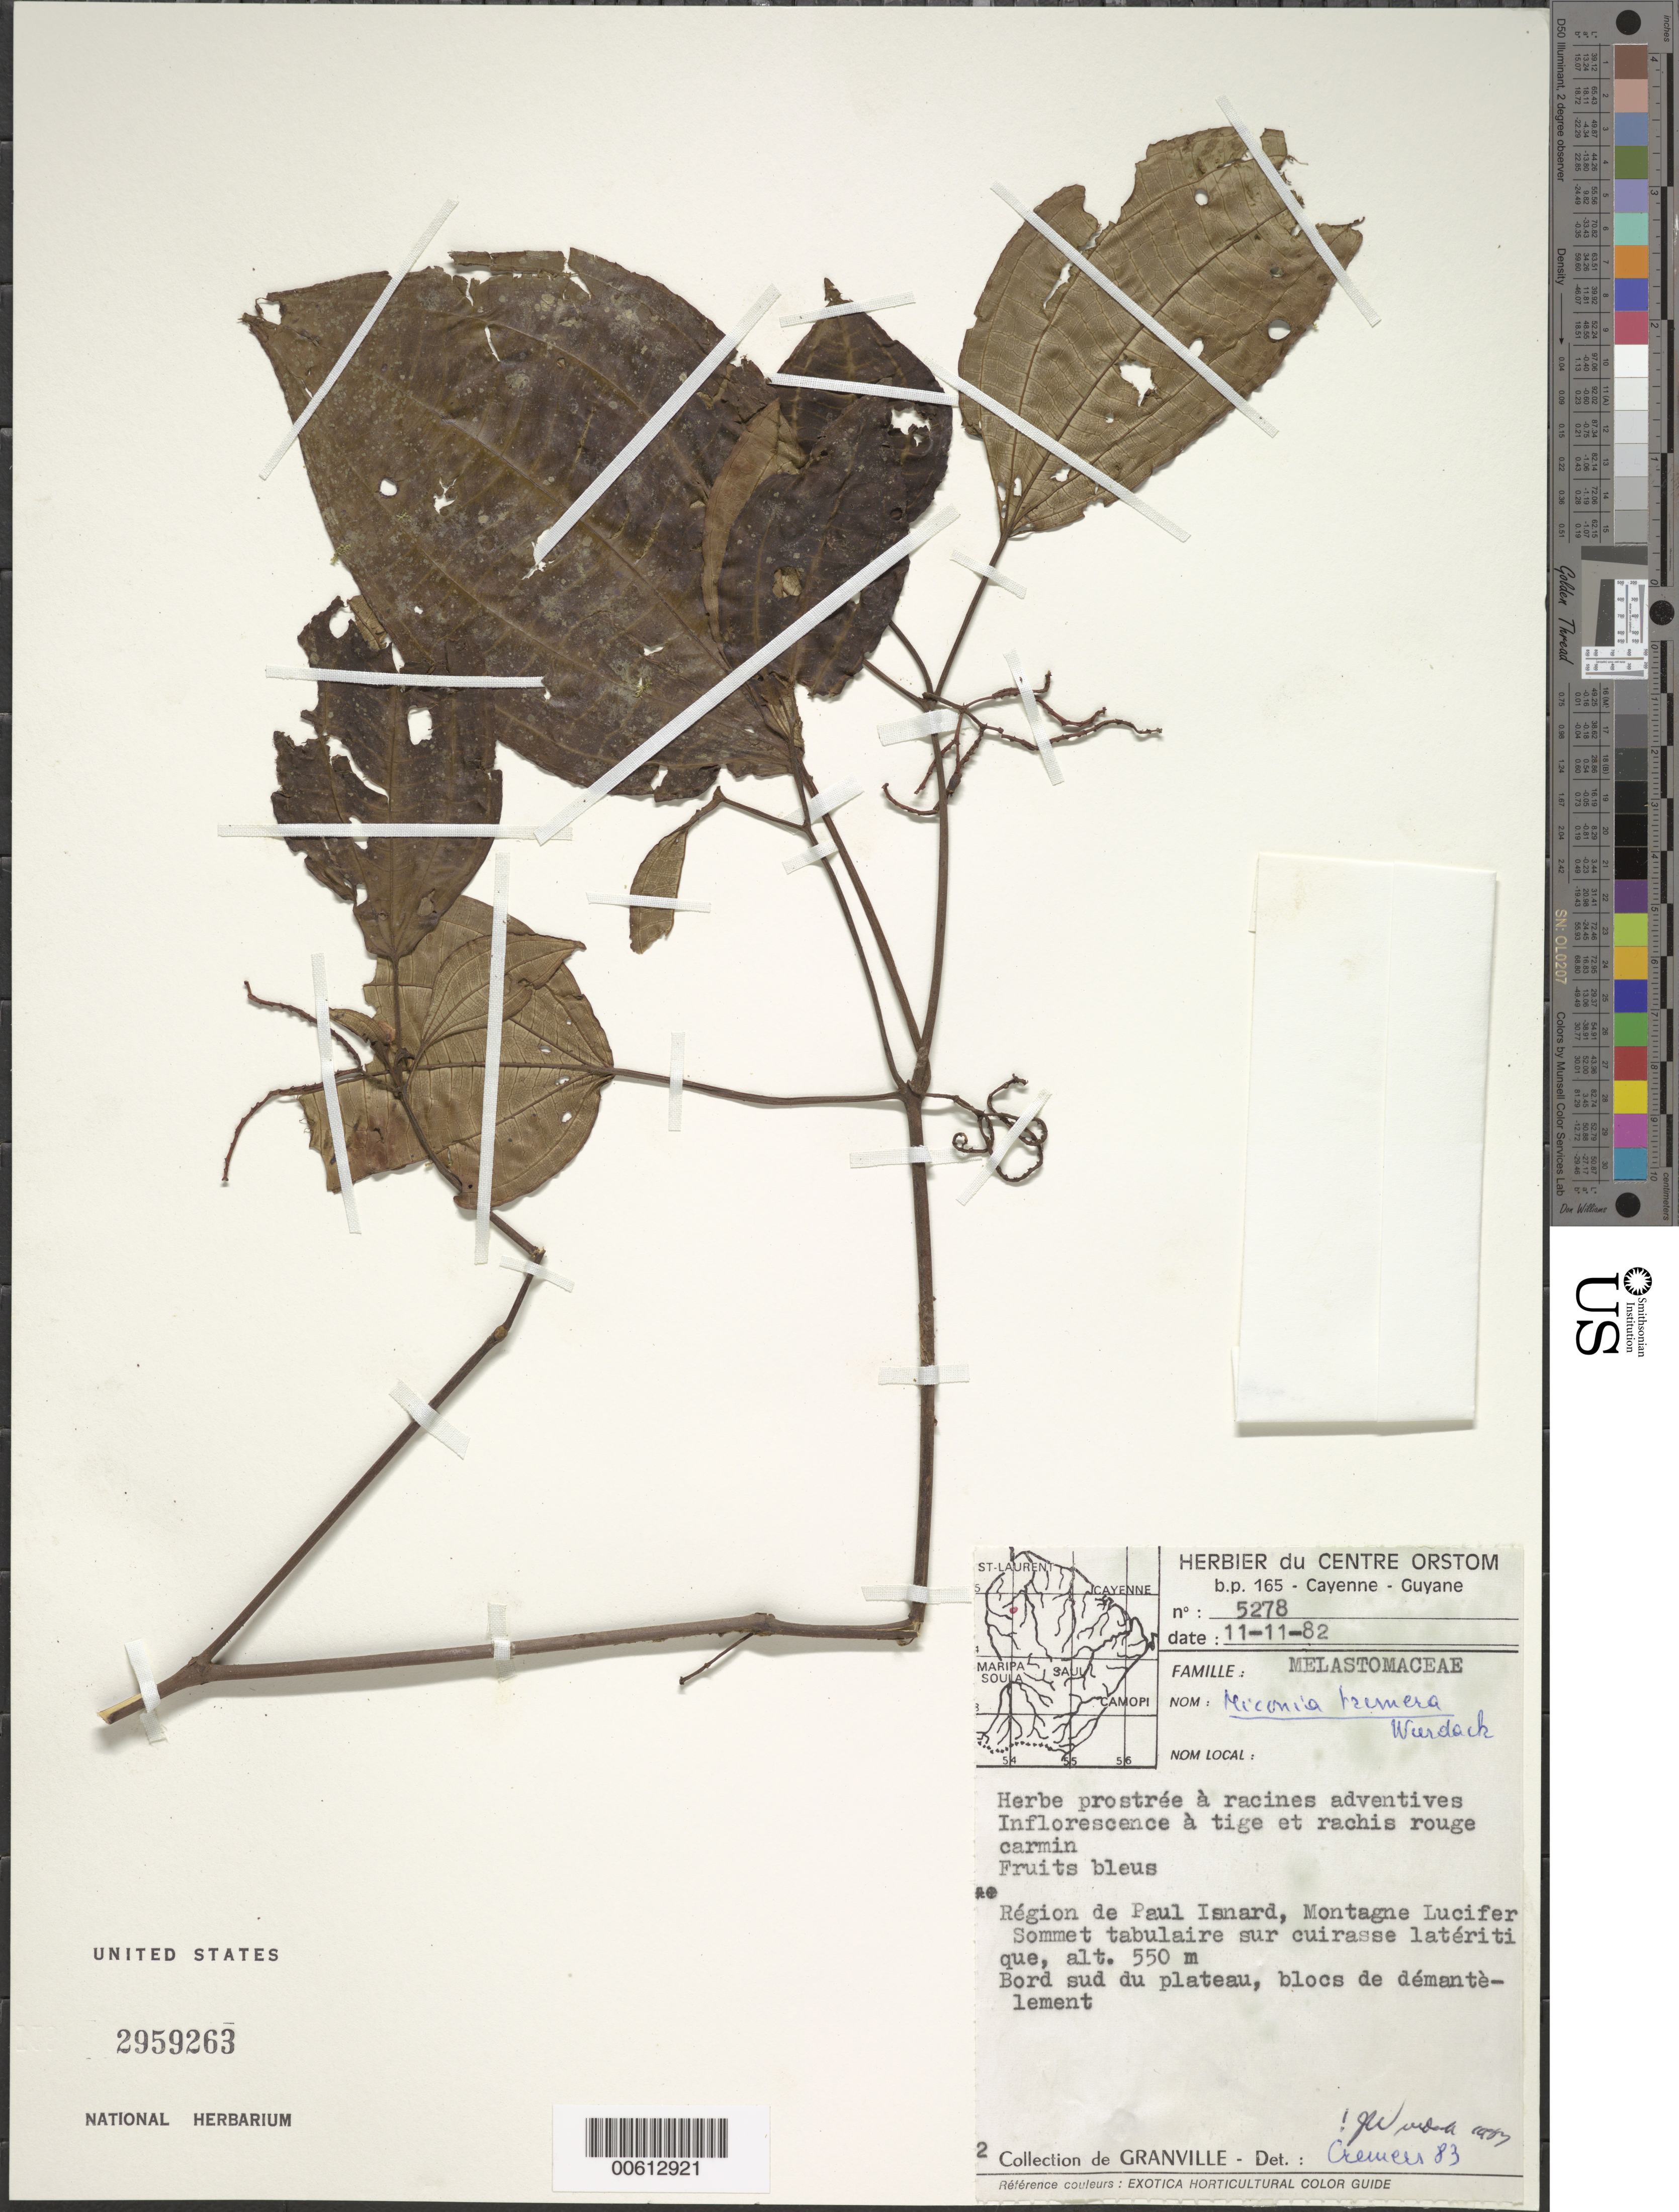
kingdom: Plantae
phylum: Tracheophyta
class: Magnoliopsida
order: Myrtales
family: Melastomataceae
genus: Miconia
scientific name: Miconia trimera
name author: Wurdack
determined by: Wurdack, John J., (US), US (UNITED STATES)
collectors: J.-J. de Granville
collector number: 5278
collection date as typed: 11-Nov-82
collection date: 1982-11-11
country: French Guiana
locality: Région de Paul Isnard, Montagne Lucifer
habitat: Bord sud du palteau, blocs de demantelement. Sommet tabulaire sur cuirasse lateritique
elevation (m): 550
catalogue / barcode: US 2959263